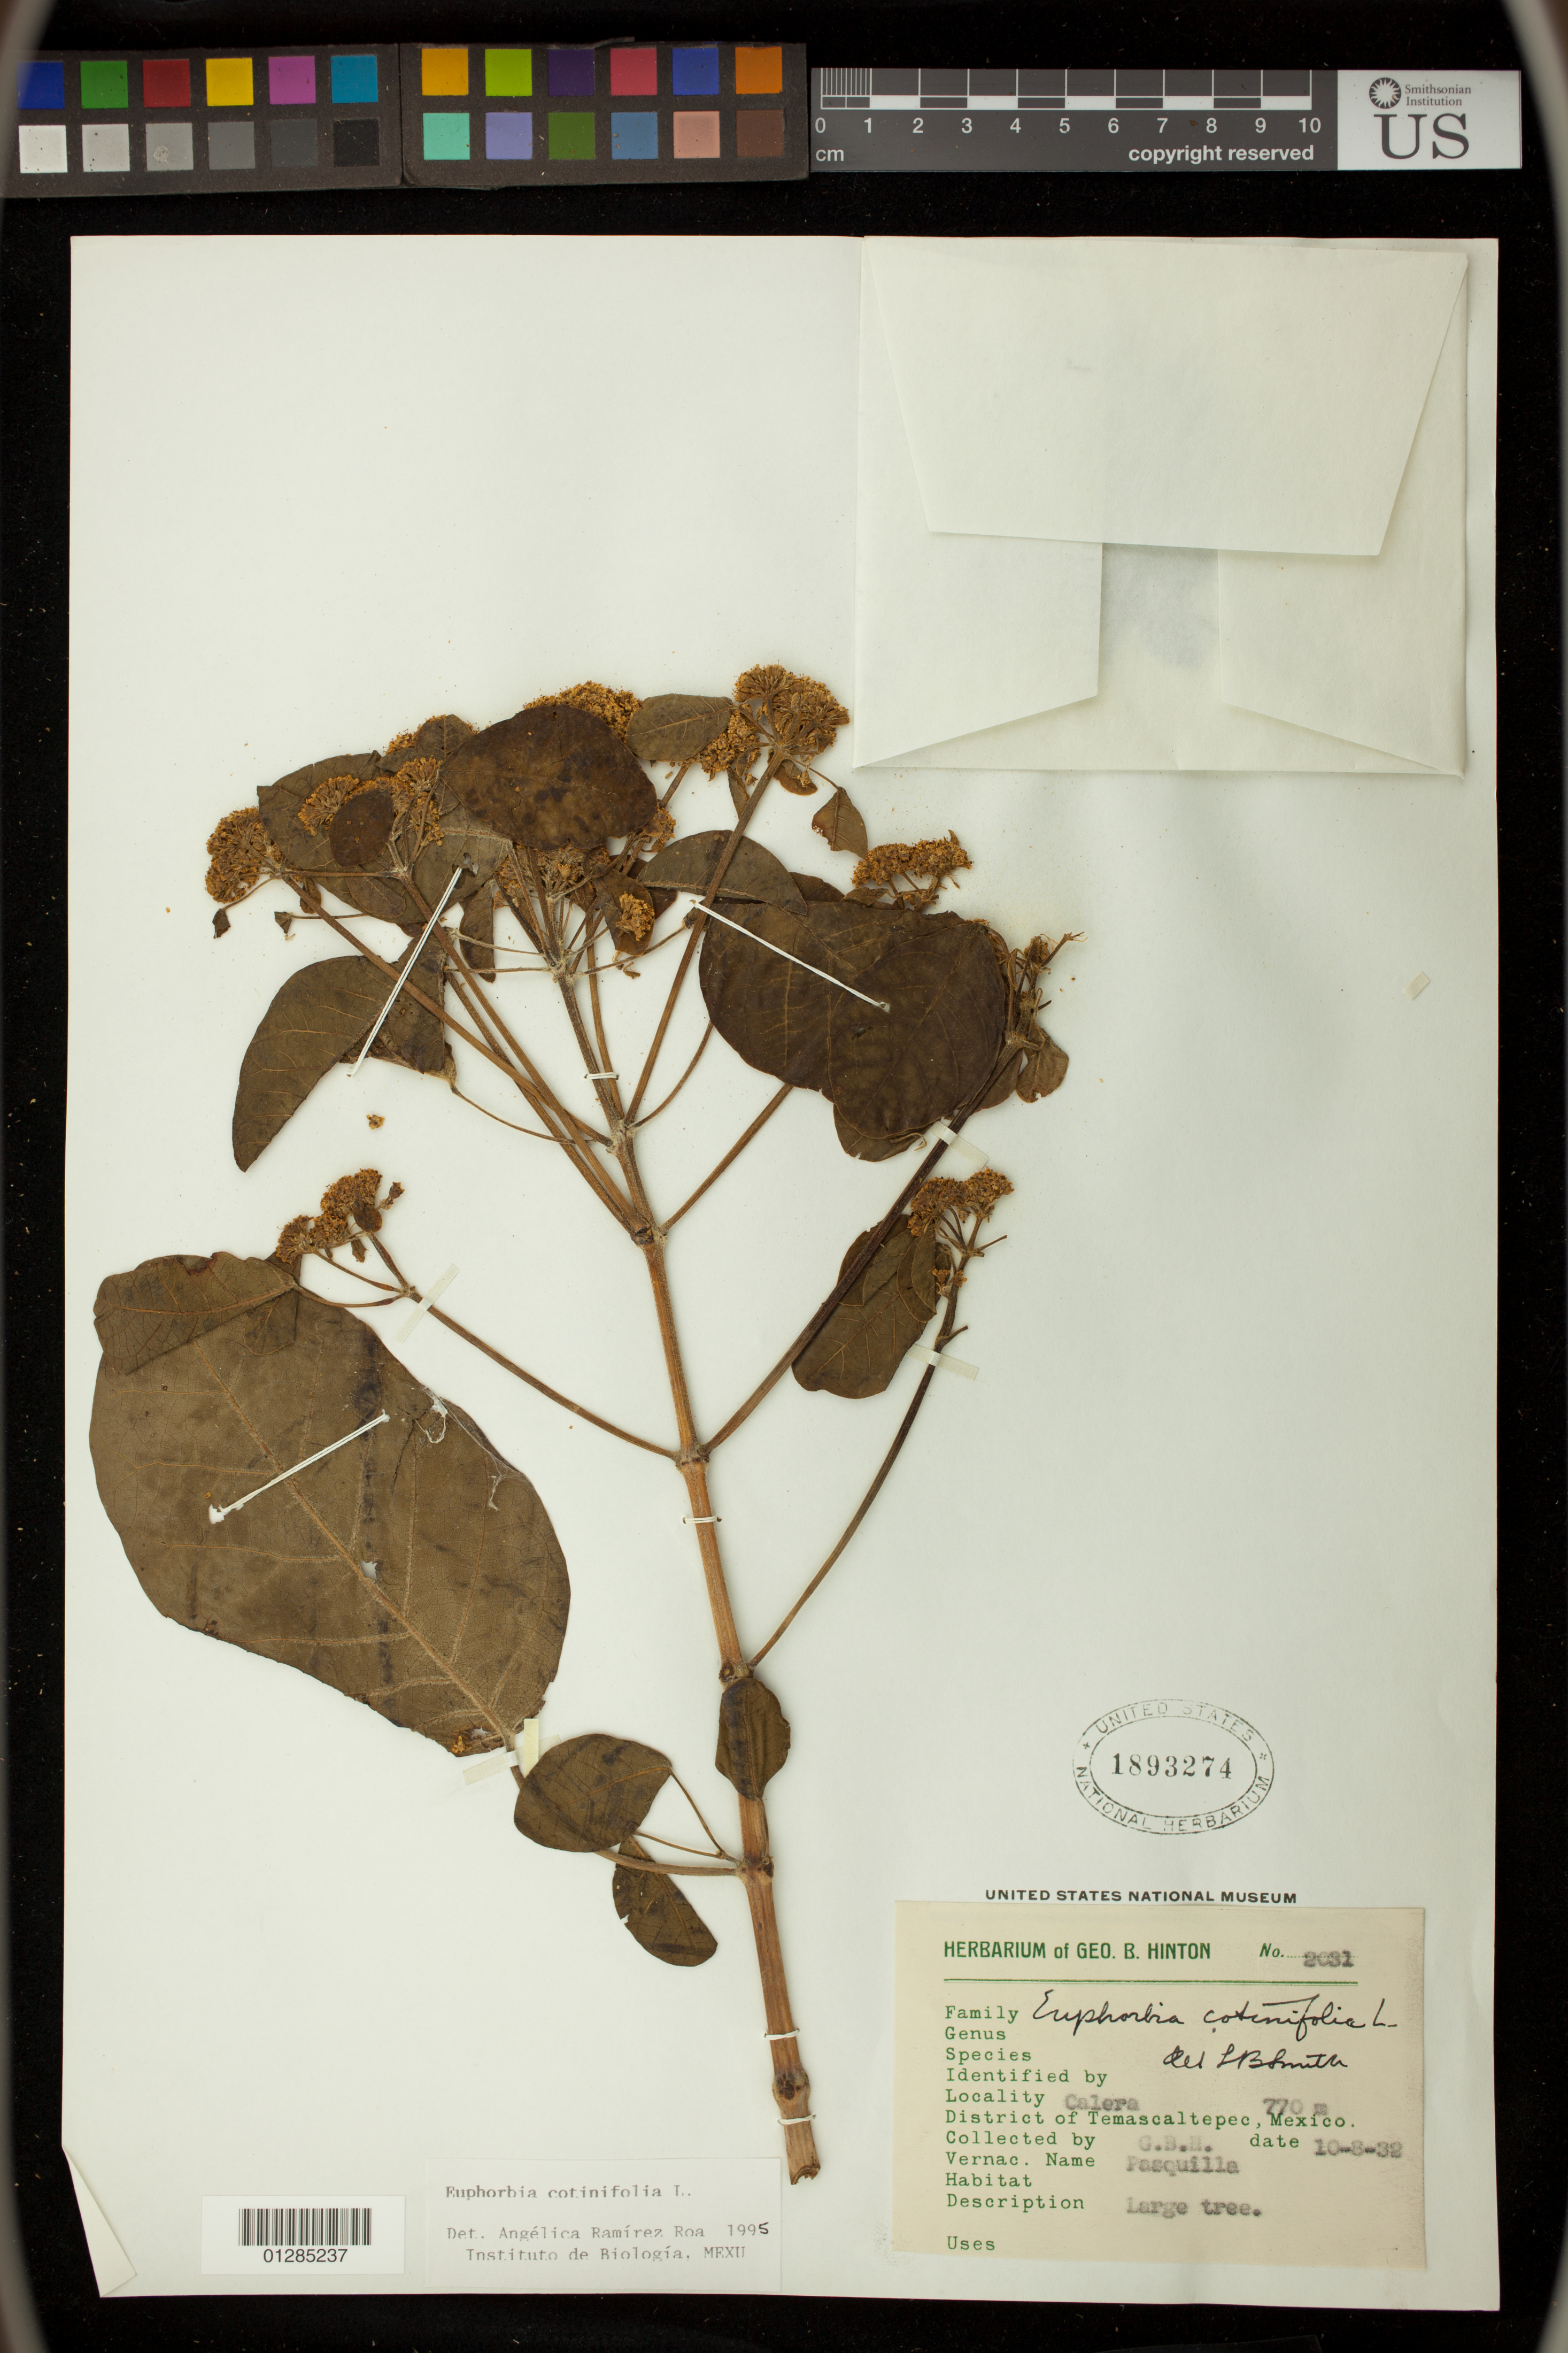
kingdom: Plantae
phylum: Tracheophyta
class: Magnoliopsida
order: Malpighiales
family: Euphorbiaceae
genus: Euphorbia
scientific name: Euphorbia cotinifolia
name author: L.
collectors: G. B. Hinton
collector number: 2031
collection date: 1932-10-08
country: Mexico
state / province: Zacatecas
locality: Calera, District of Temascaltepec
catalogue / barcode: US 1893274